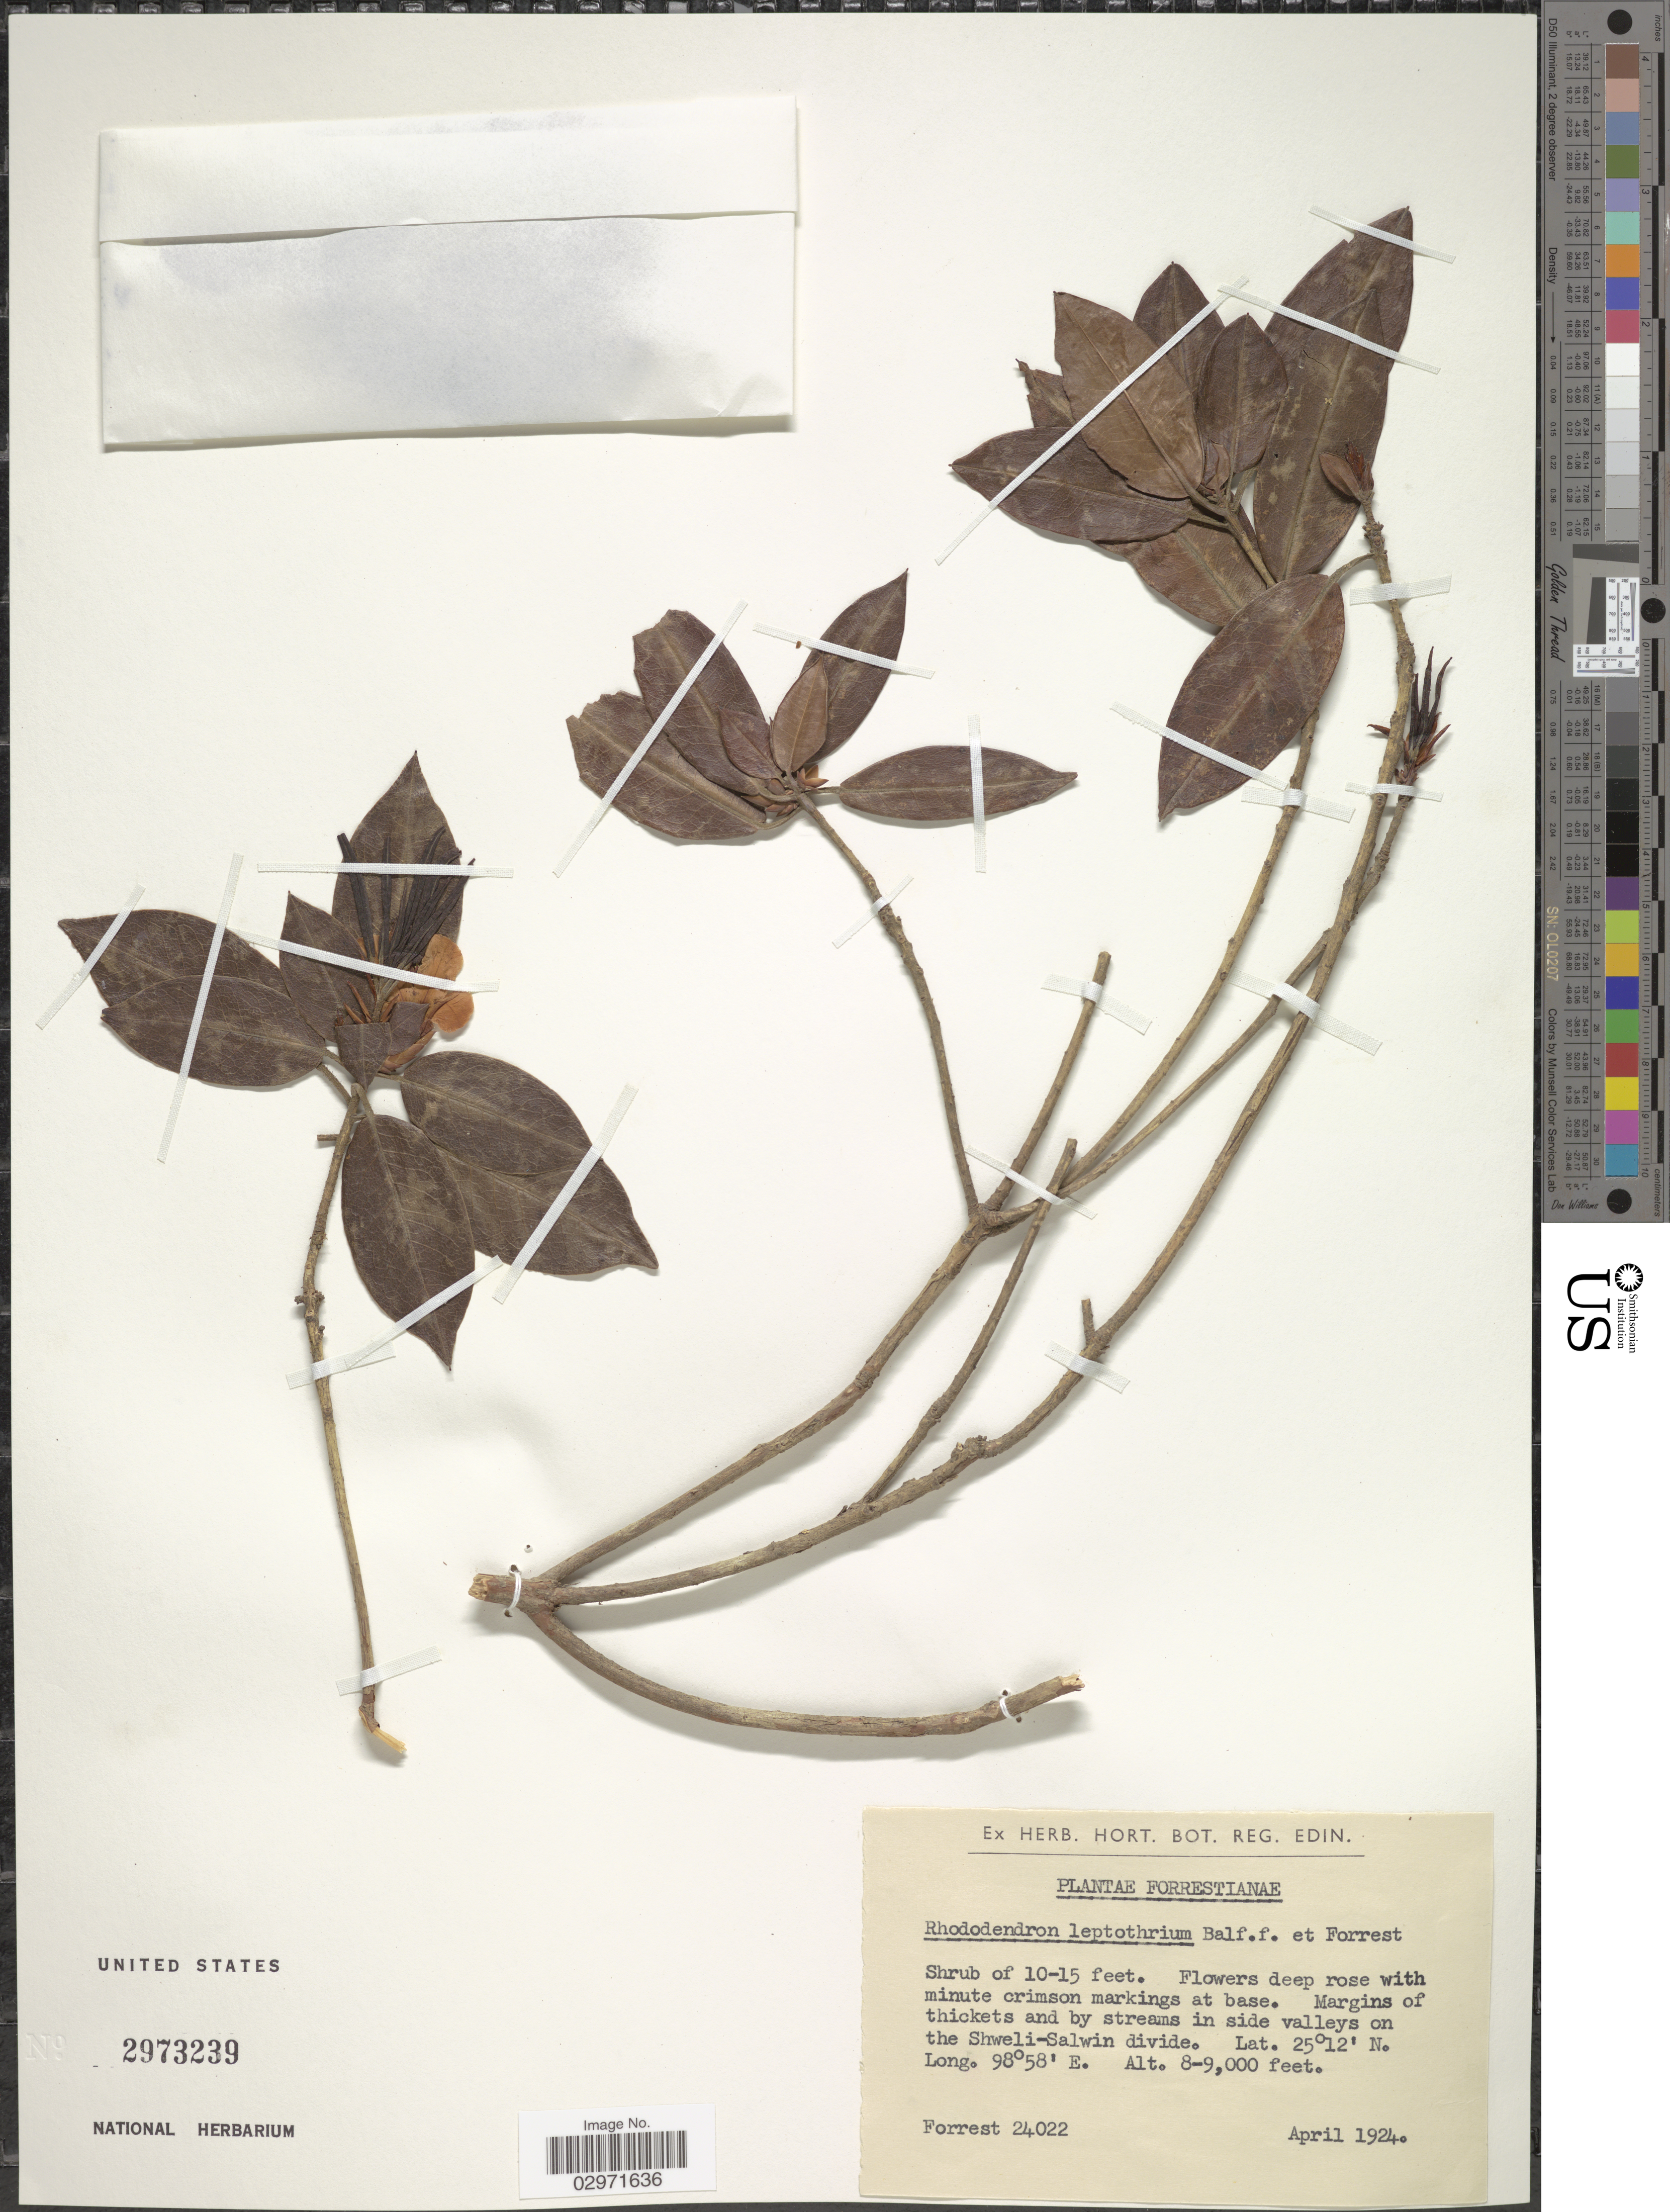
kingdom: Plantae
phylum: Tracheophyta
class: Magnoliopsida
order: Ericales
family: Ericaceae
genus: Rhododendron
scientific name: Rhododendron leptothrium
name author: Balf. f. & Forrest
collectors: -. Forrest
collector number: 24022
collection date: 1924-04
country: China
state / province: Yunnan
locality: On the Shweli-Salwin divide.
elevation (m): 2438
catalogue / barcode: US 2973239